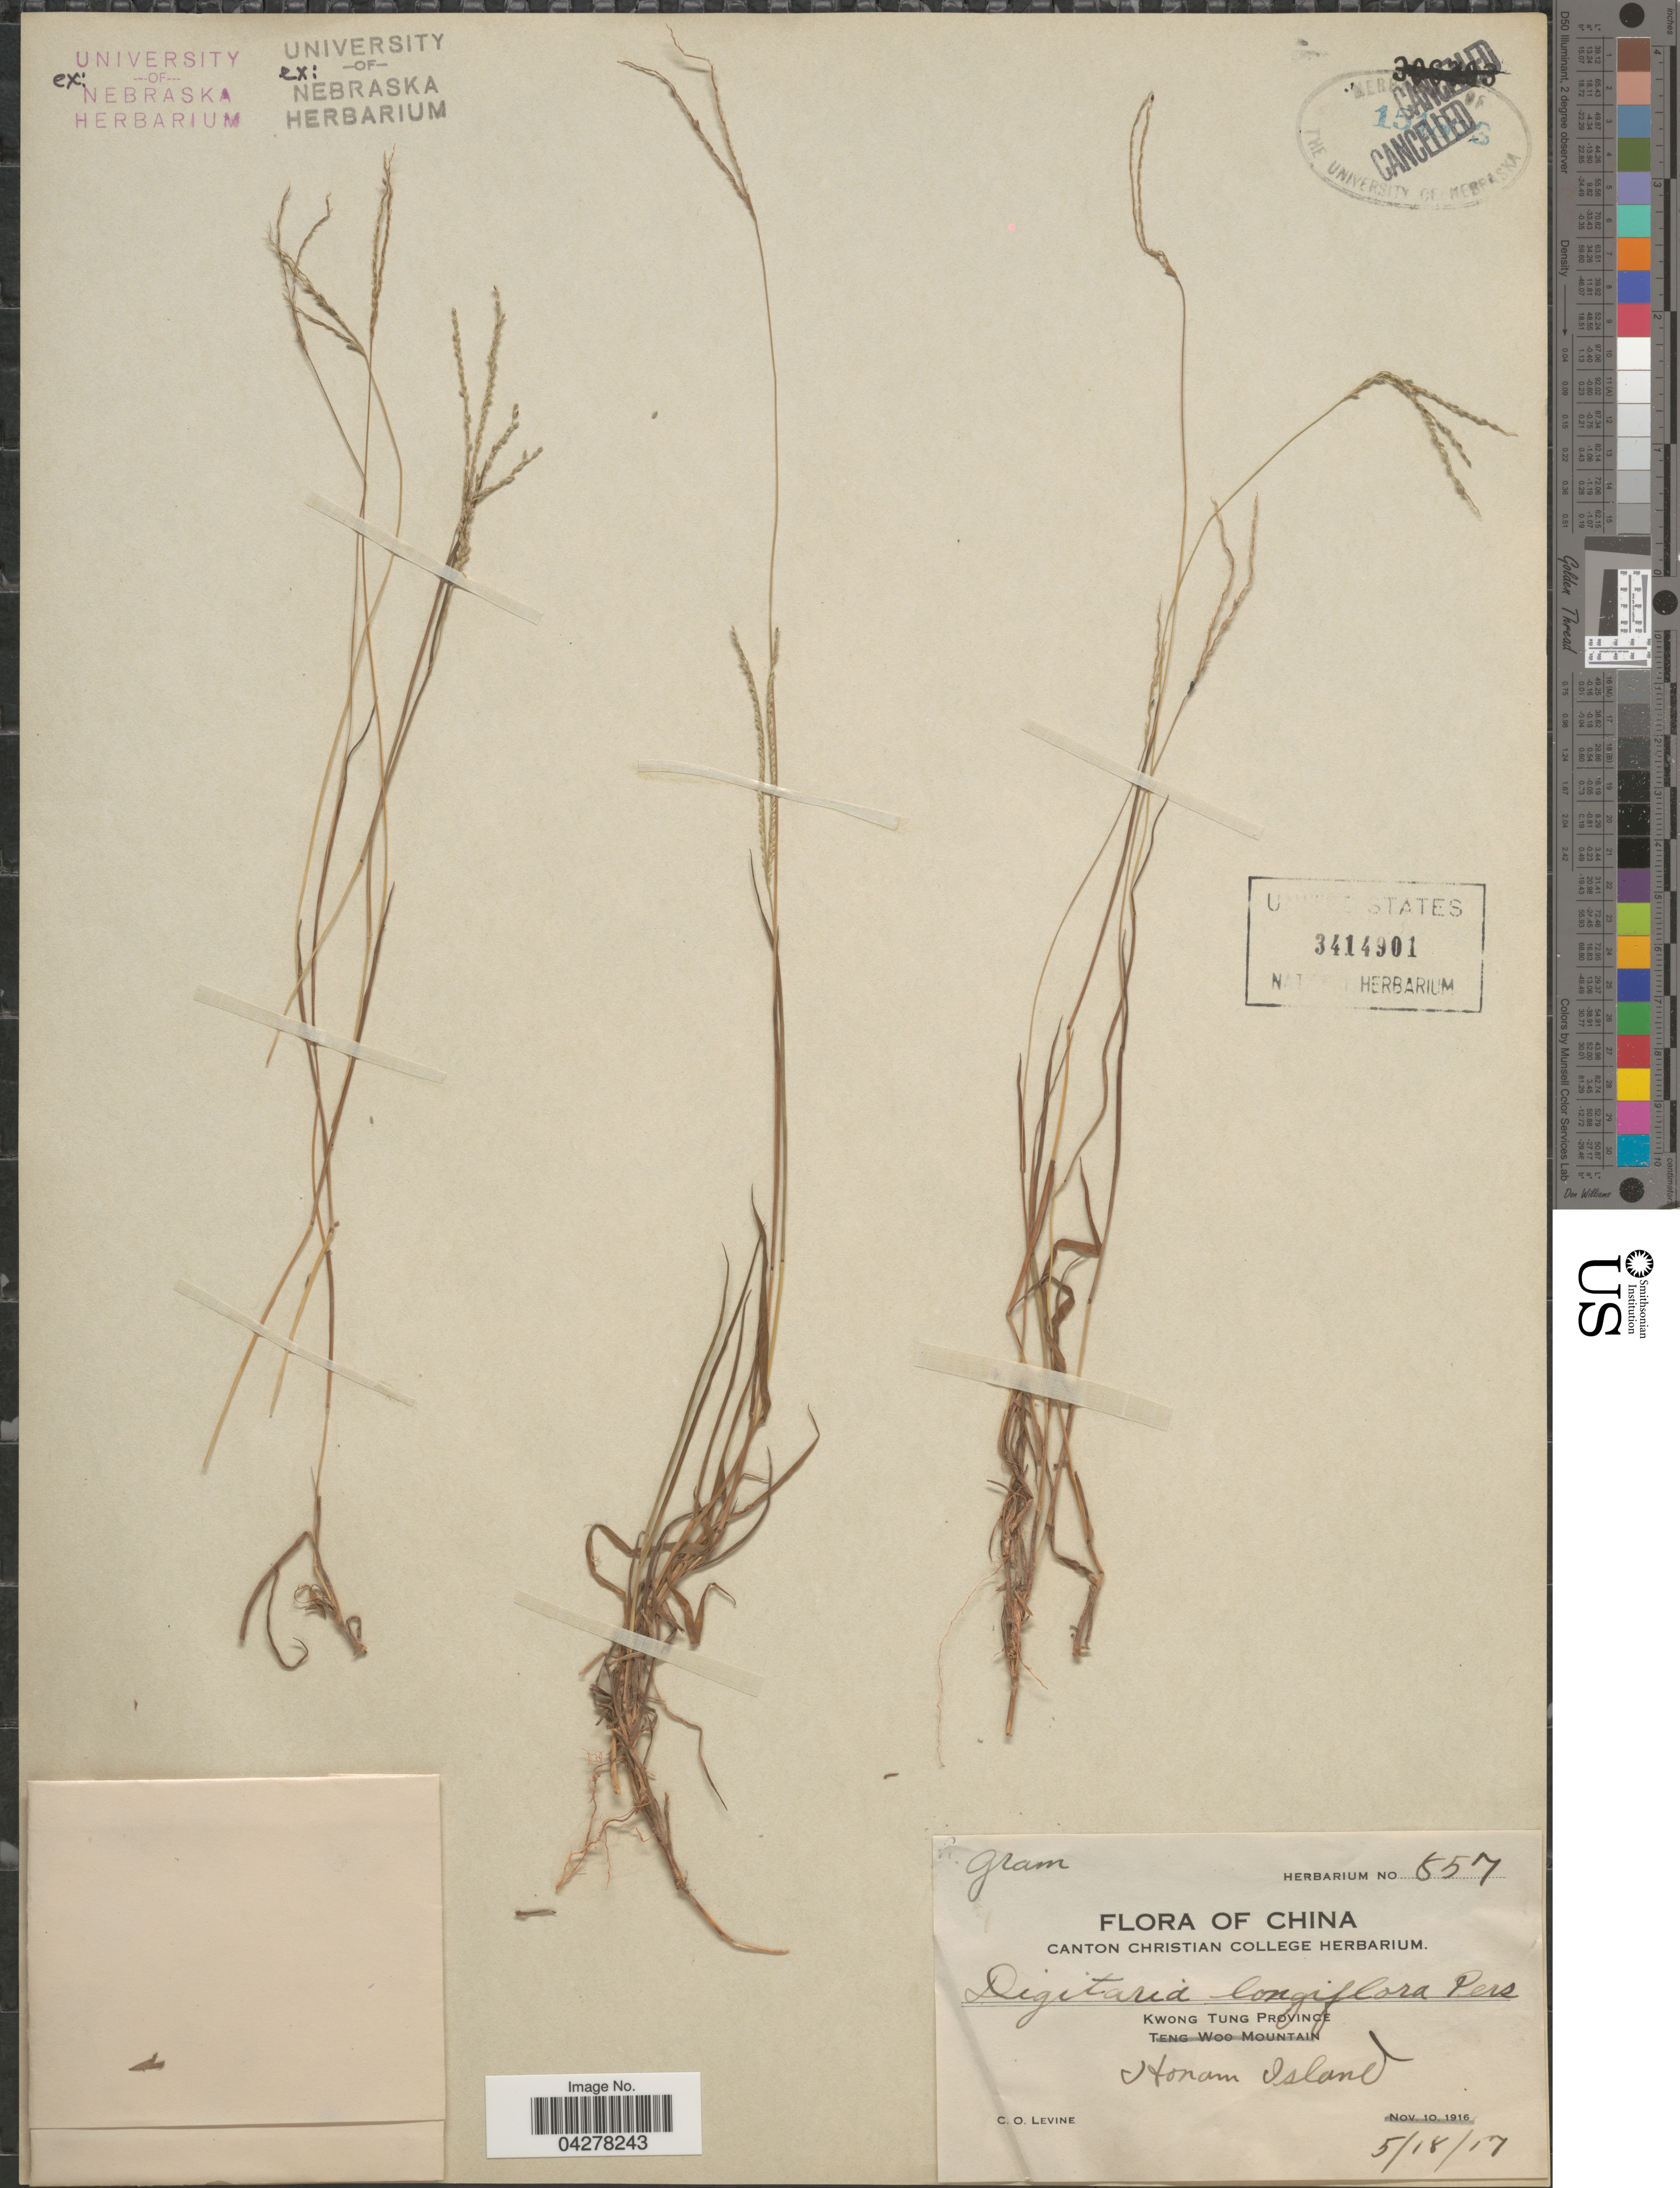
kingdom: Plantae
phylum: Tracheophyta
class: Liliopsida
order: Poales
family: Poaceae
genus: Digitaria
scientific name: Digitaria longiflora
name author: (Retz.) Pers.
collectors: C. O. Levine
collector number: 857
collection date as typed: Transcribed d/m/y: 18/5/17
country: China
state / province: Guangdong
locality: Kwong Tung Province. Honam Island.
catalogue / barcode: US 3414901